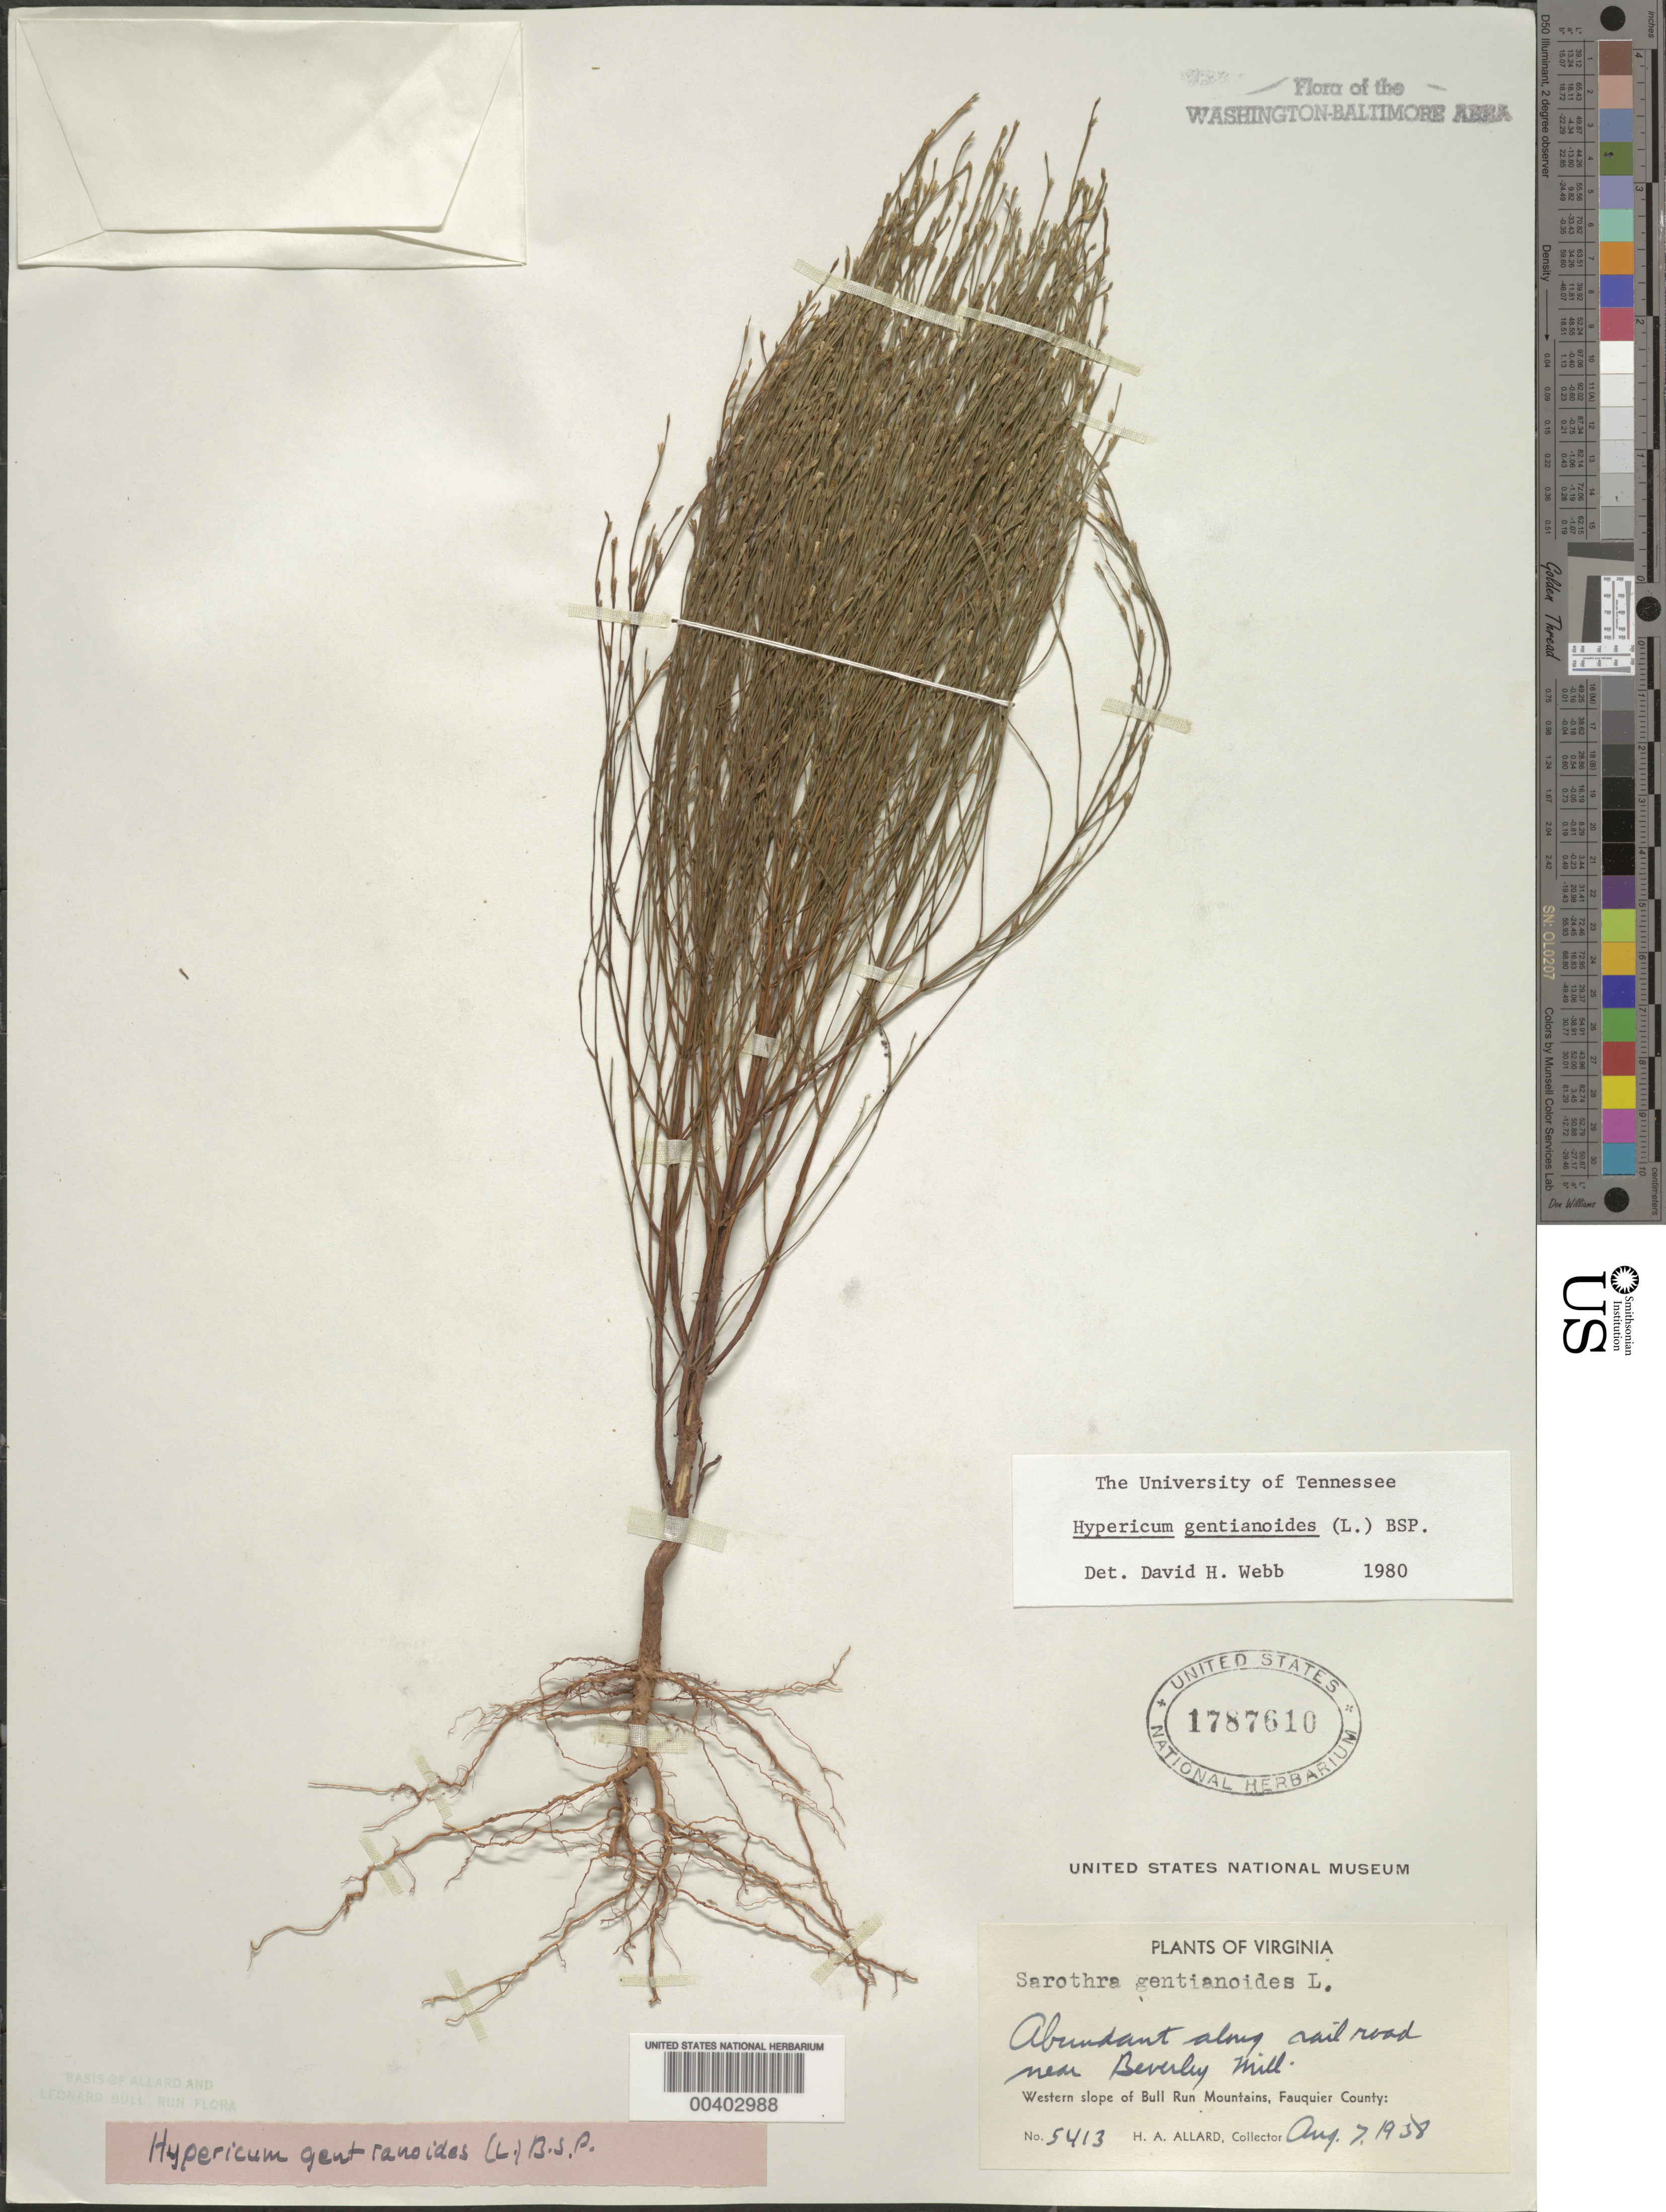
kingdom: Plantae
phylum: Tracheophyta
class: Magnoliopsida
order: Malpighiales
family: Hypericaceae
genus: Hypericum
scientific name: Hypericum gentianoides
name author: (L.) Britton, Stearns & Poggenb.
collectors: H. A. Allard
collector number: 5413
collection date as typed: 07 Aug 1938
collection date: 1938-08-07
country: United States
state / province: Virginia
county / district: Fauquier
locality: Beverley Mill vicinity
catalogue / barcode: US 1787610